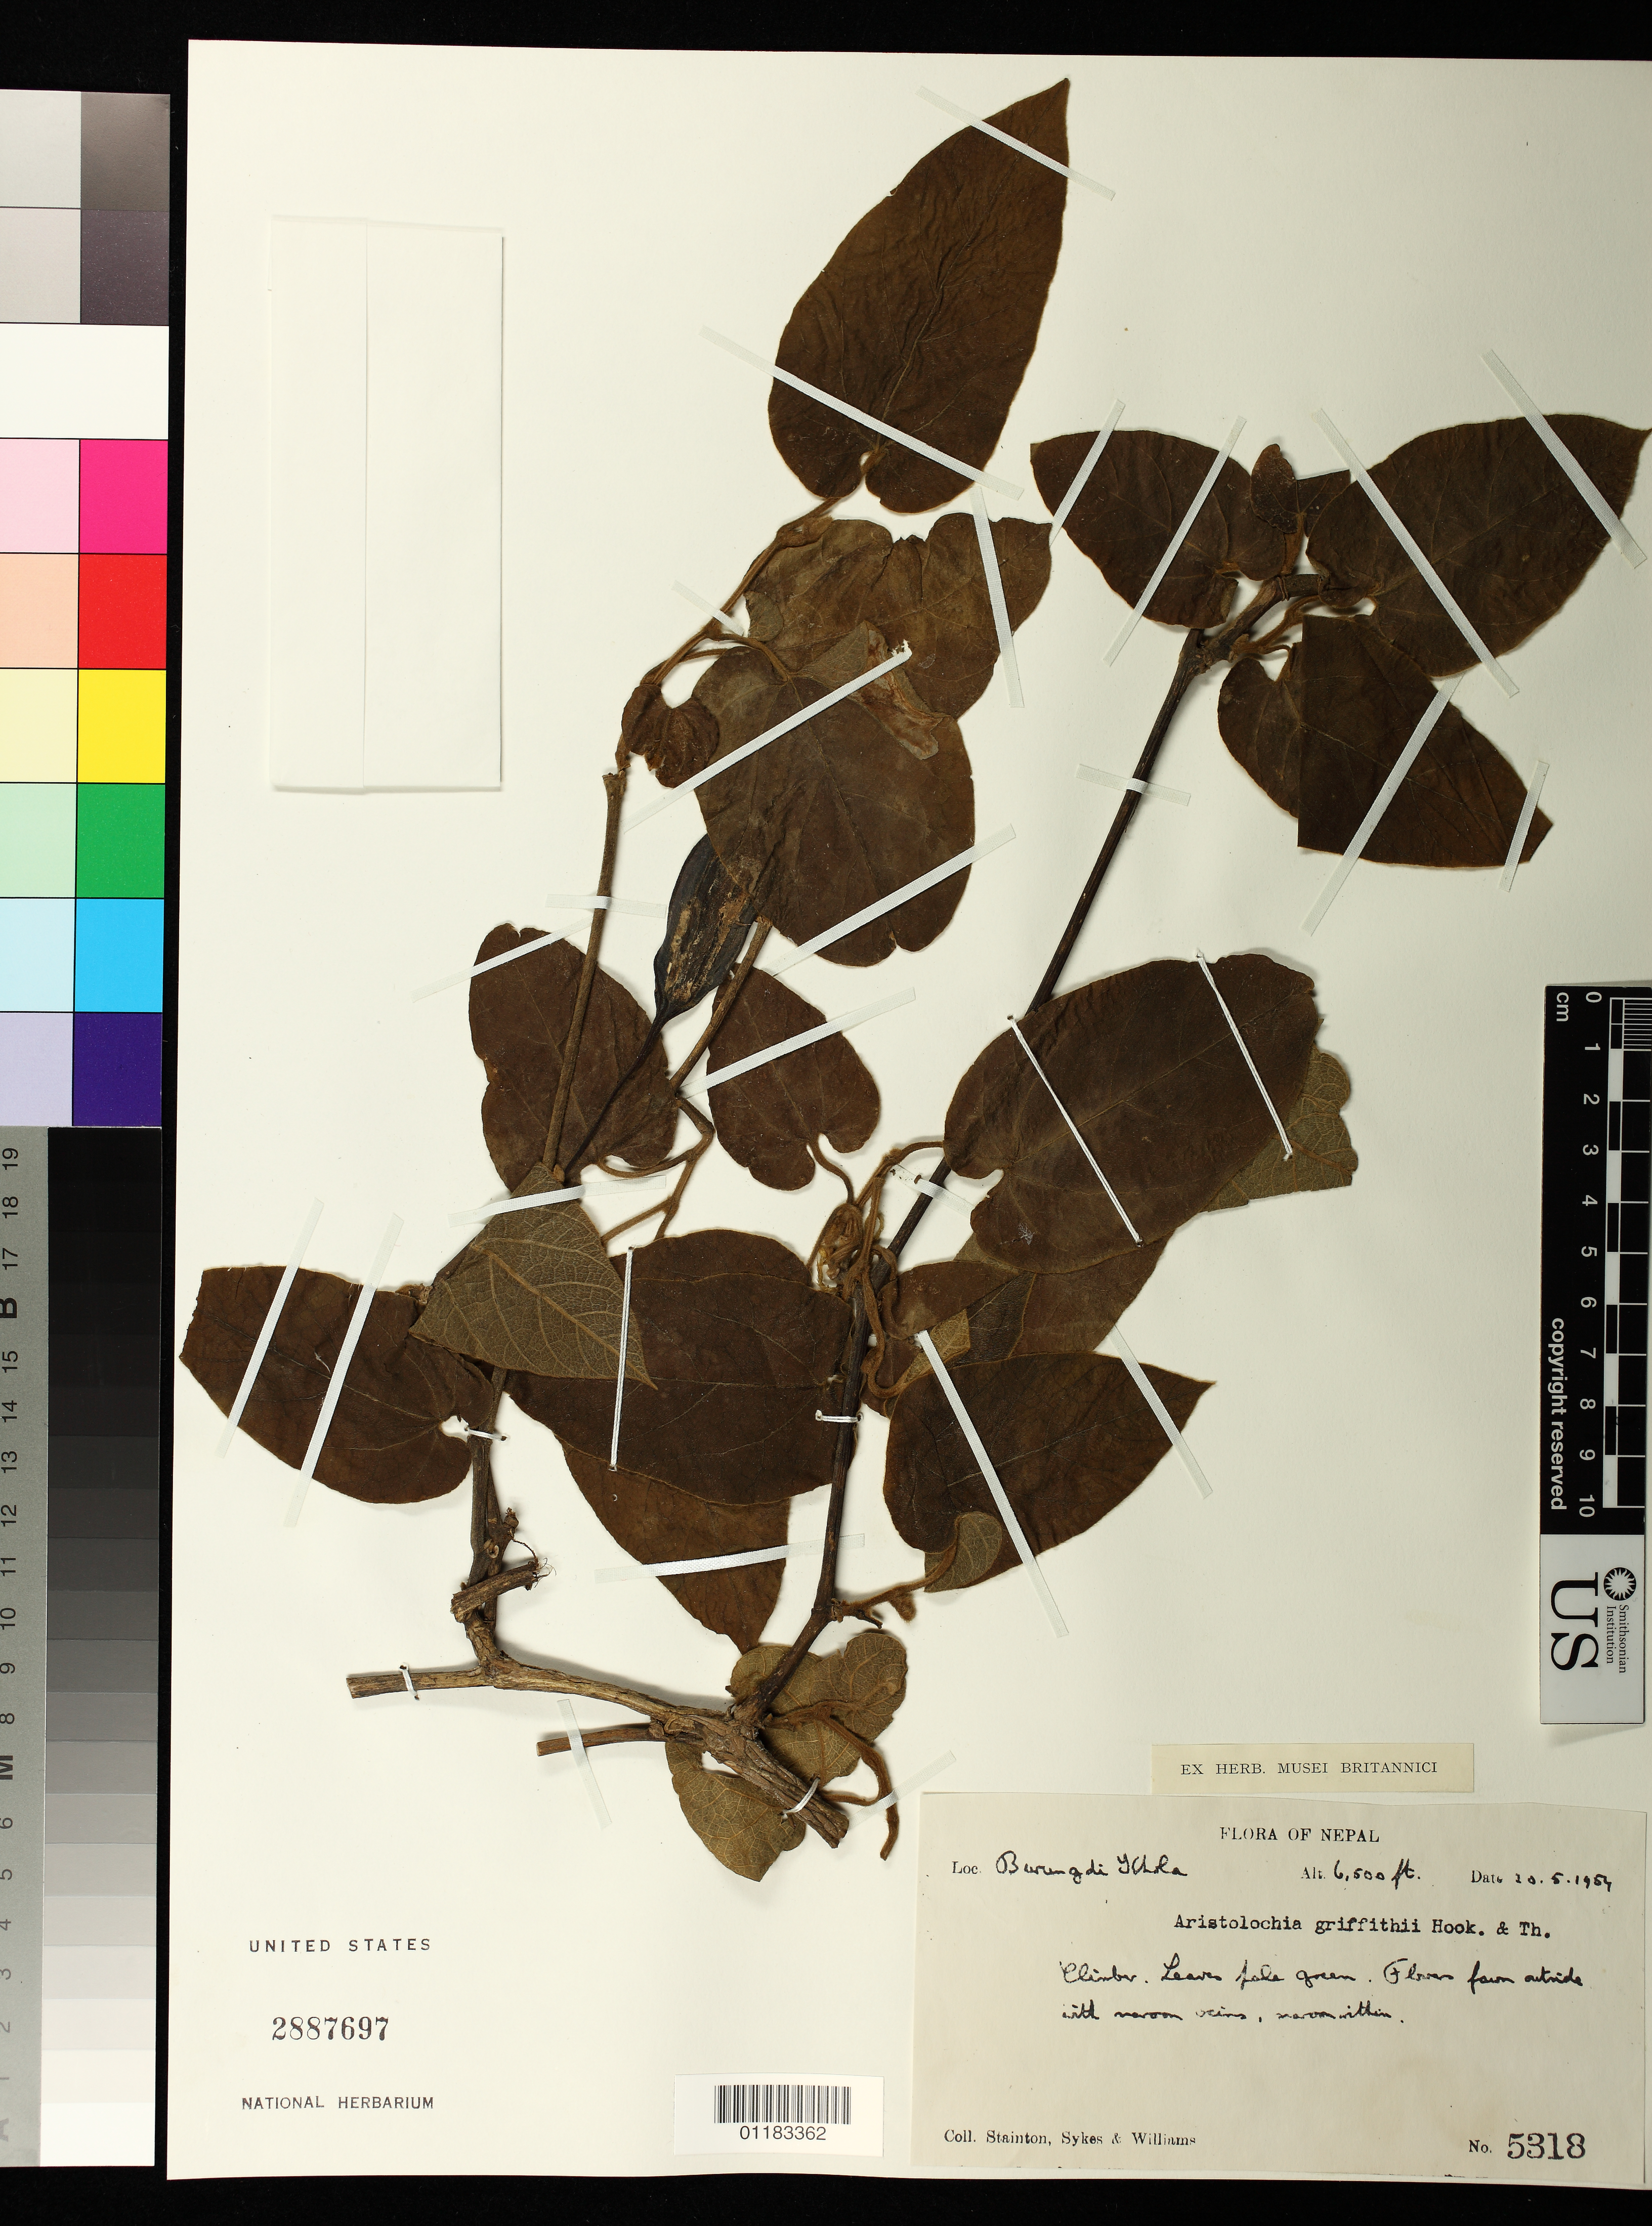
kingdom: Plantae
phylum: Tracheophyta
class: Magnoliopsida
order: Piperales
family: Aristolochiaceae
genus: Aristolochia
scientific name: Aristolochia griffithii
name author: Hook. f. & Thomson ex Duch.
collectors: J. Stainton, W. R. Sykes & L. O. Williams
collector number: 5318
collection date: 1954-05-20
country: Nepal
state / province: Western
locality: Barangdi Ichola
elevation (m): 1981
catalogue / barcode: US 2887697